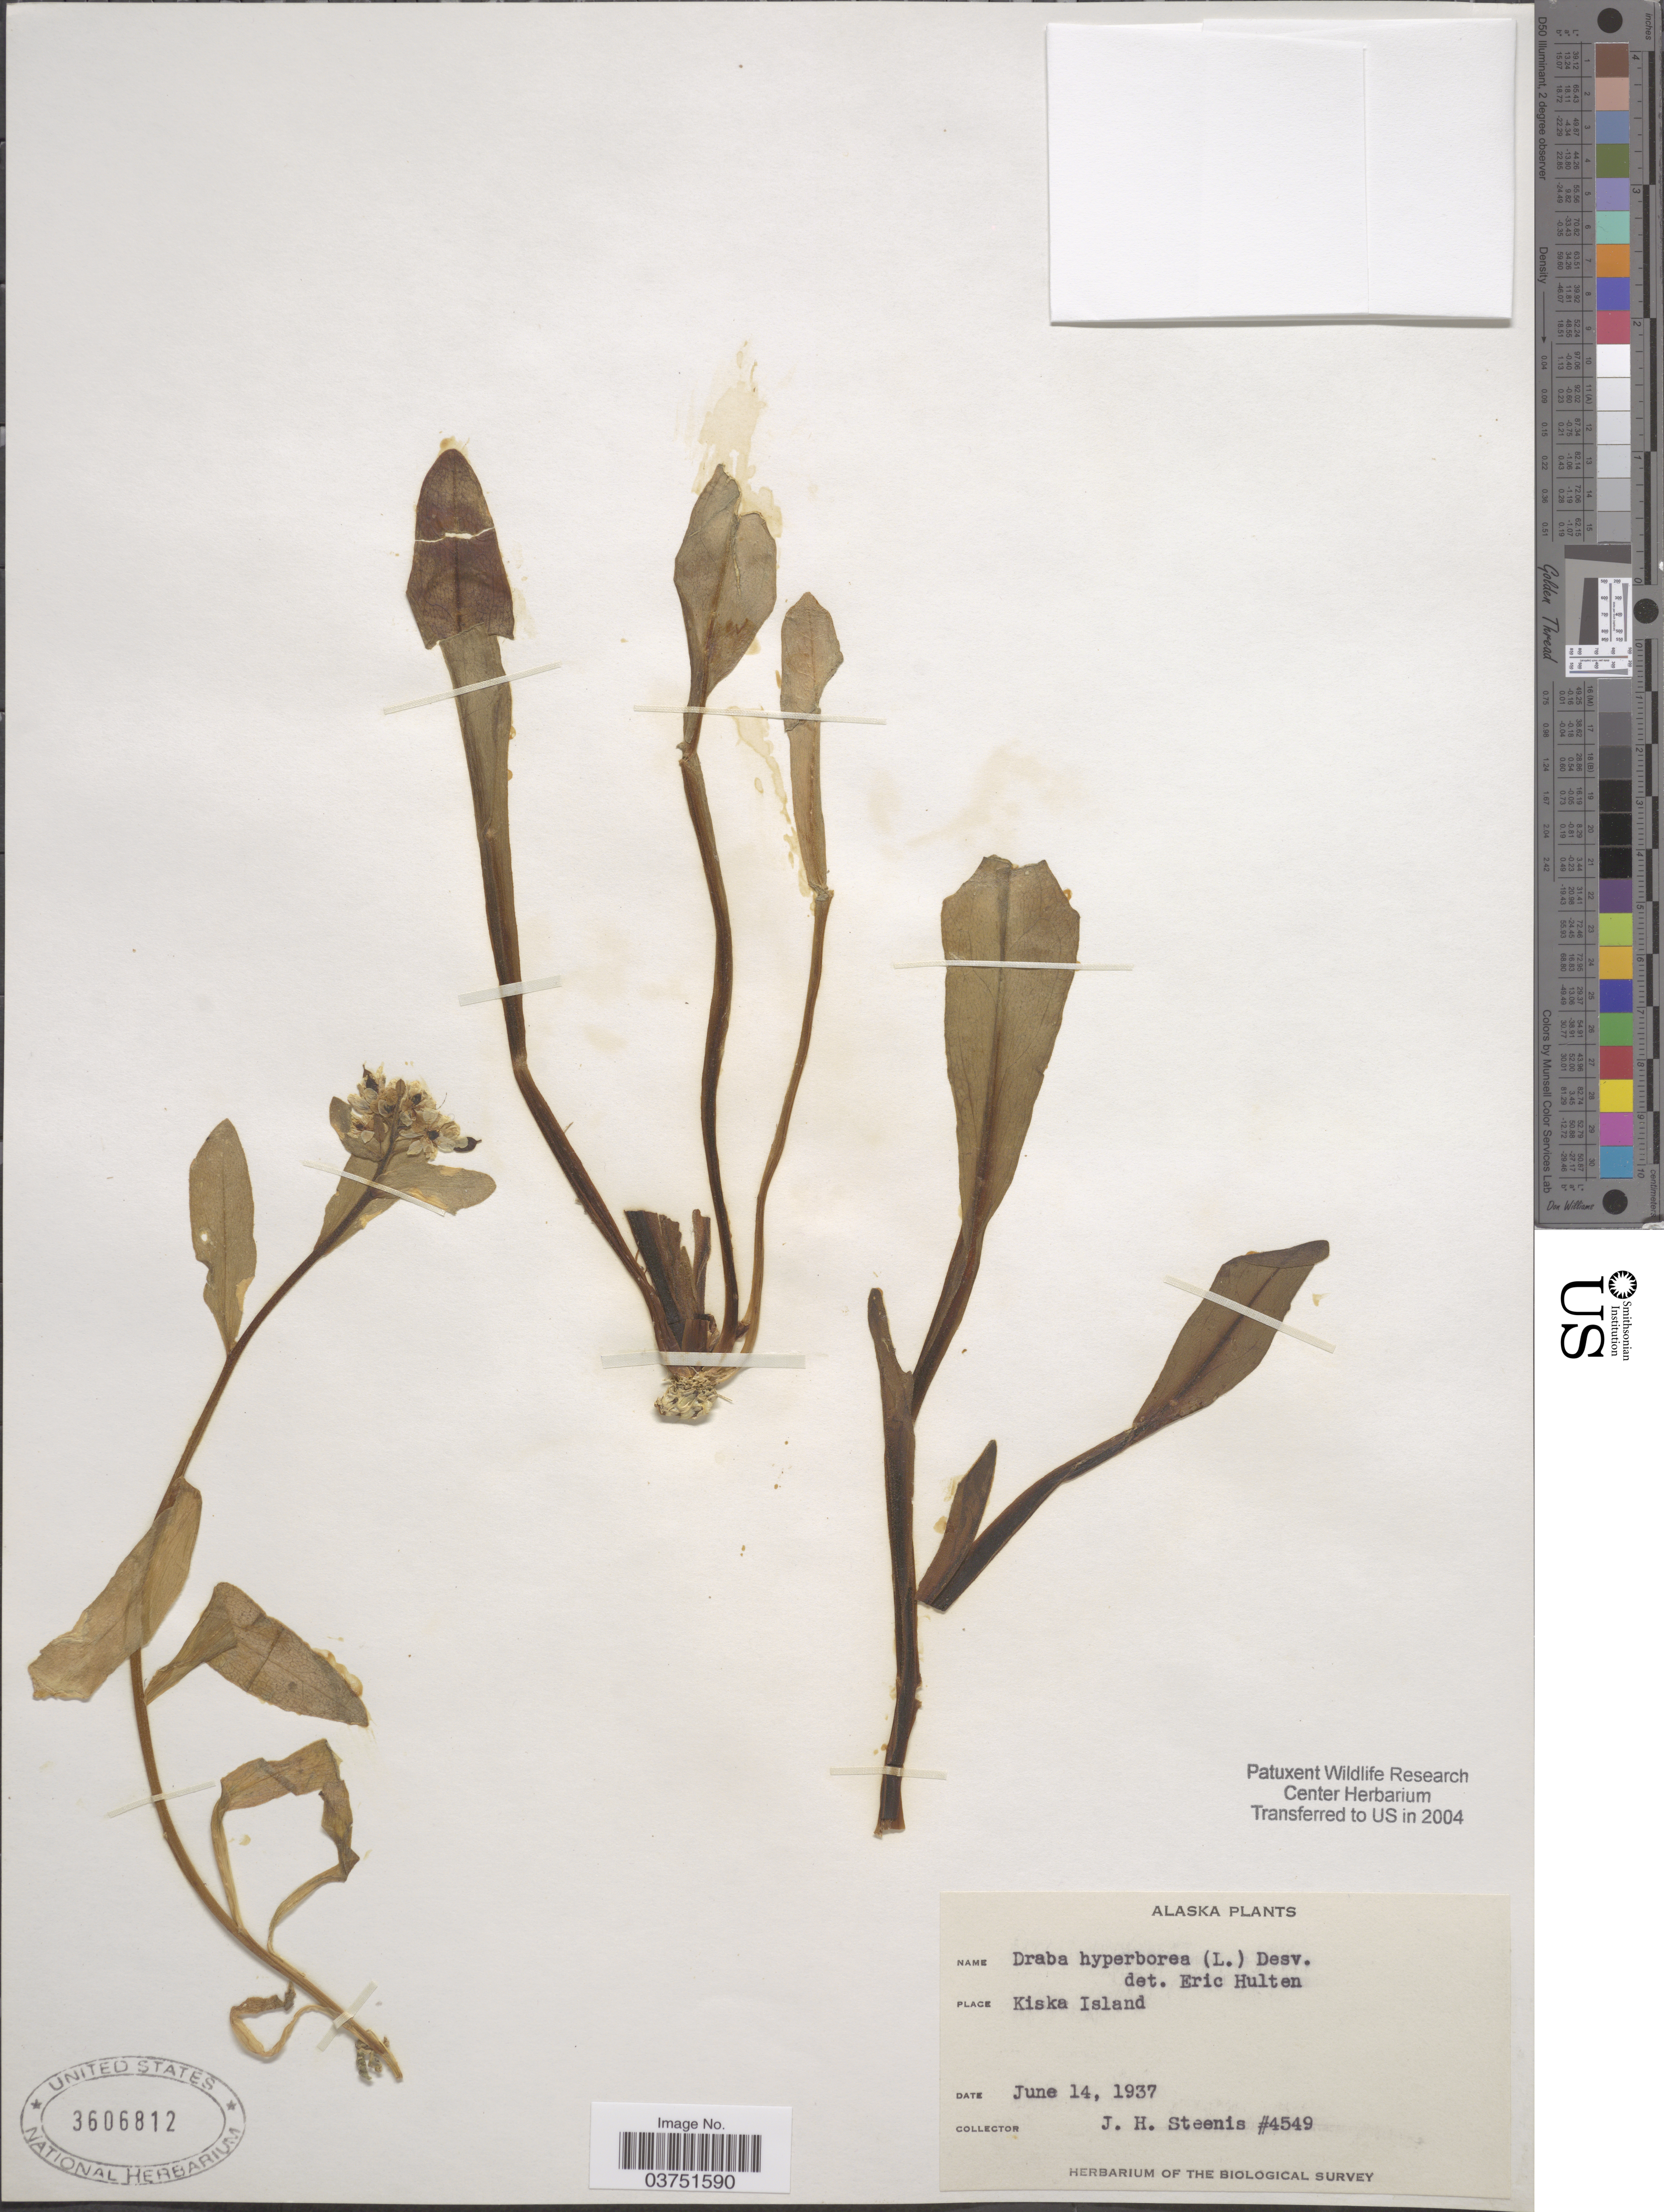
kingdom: Plantae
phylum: Tracheophyta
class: Magnoliopsida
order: Brassicales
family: Brassicaceae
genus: Draba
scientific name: Draba hyperborea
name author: (L.) Desv.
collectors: J. H. Steenis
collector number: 4549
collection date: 1937-06-14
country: United States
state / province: Alaska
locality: Kiska Island.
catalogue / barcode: US 3606812